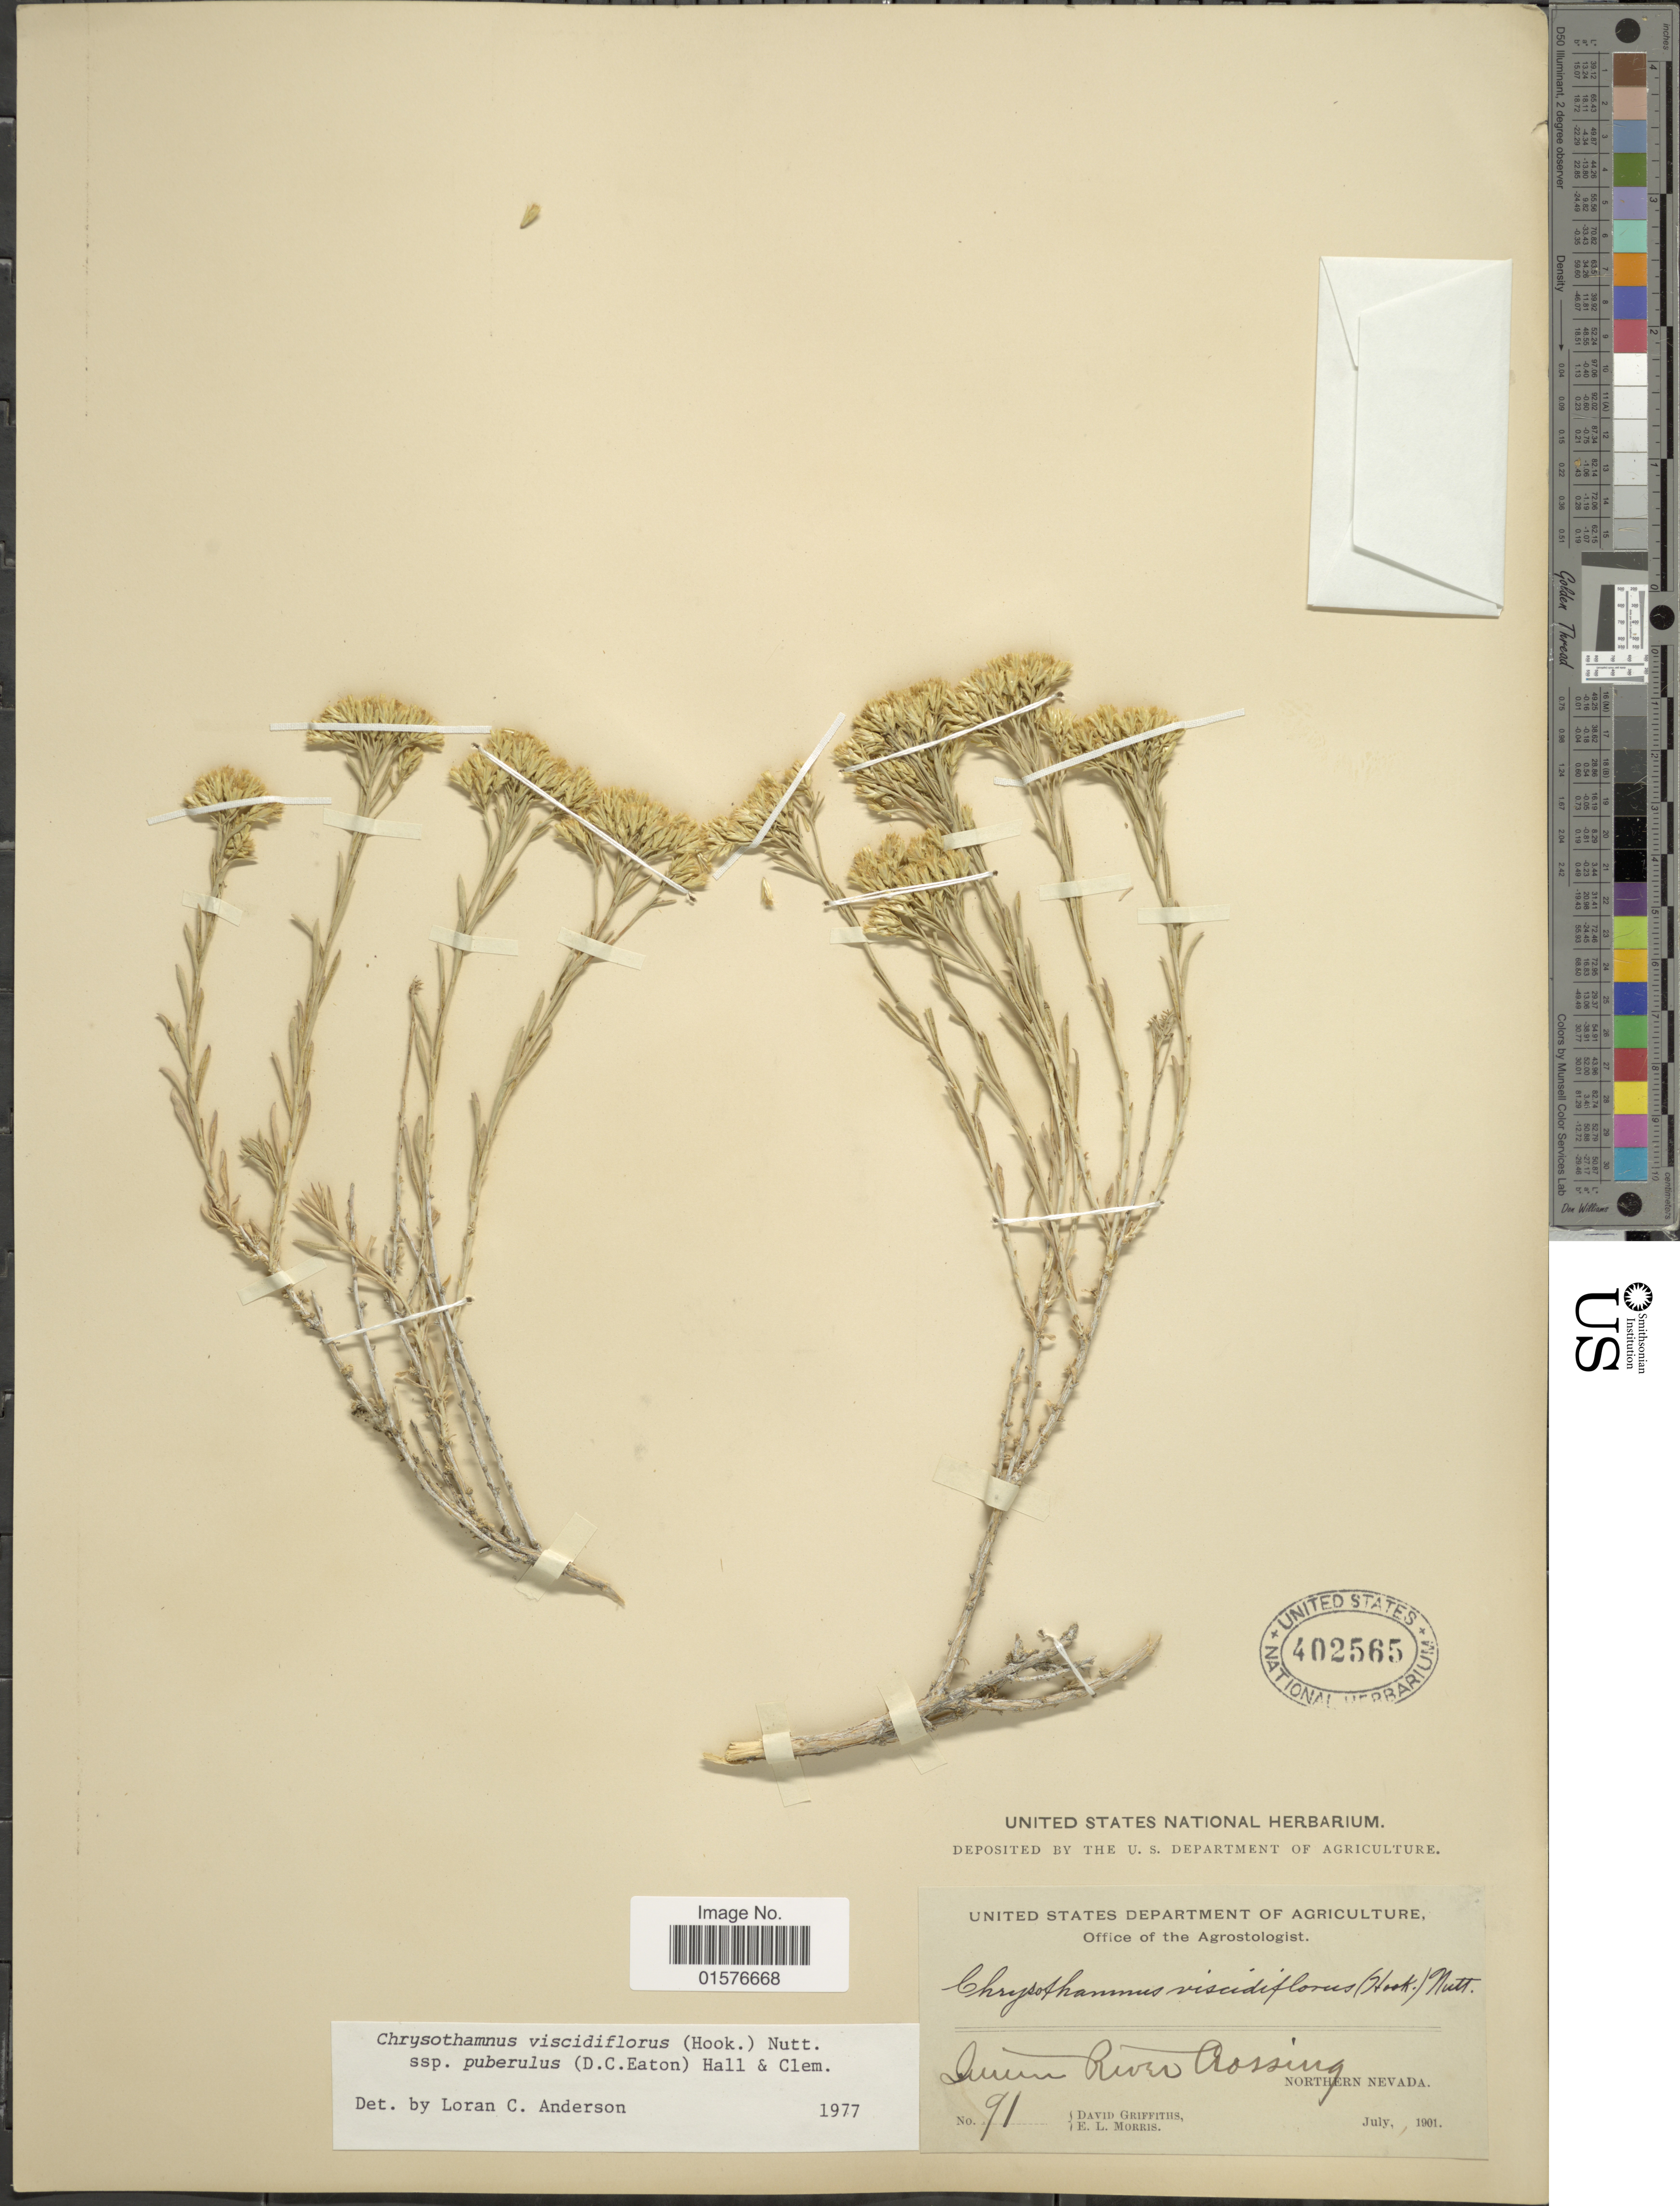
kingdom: Plantae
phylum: Tracheophyta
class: Magnoliopsida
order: Asterales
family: Asteraceae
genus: Chrysothamnus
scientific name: Chrysothamnus viscidiflorus subsp. puberulus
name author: (D.C. Eaton) H.M. Hall & Clem.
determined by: Urbatsch, Lowell E., Curator (LSU), Louisiana State University (UNITED STATES)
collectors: D. Griffiths & E. Morris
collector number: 91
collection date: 1901-07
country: United States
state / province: Nevada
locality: Quinn River Crossing, Northern Nevada.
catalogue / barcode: US 402565